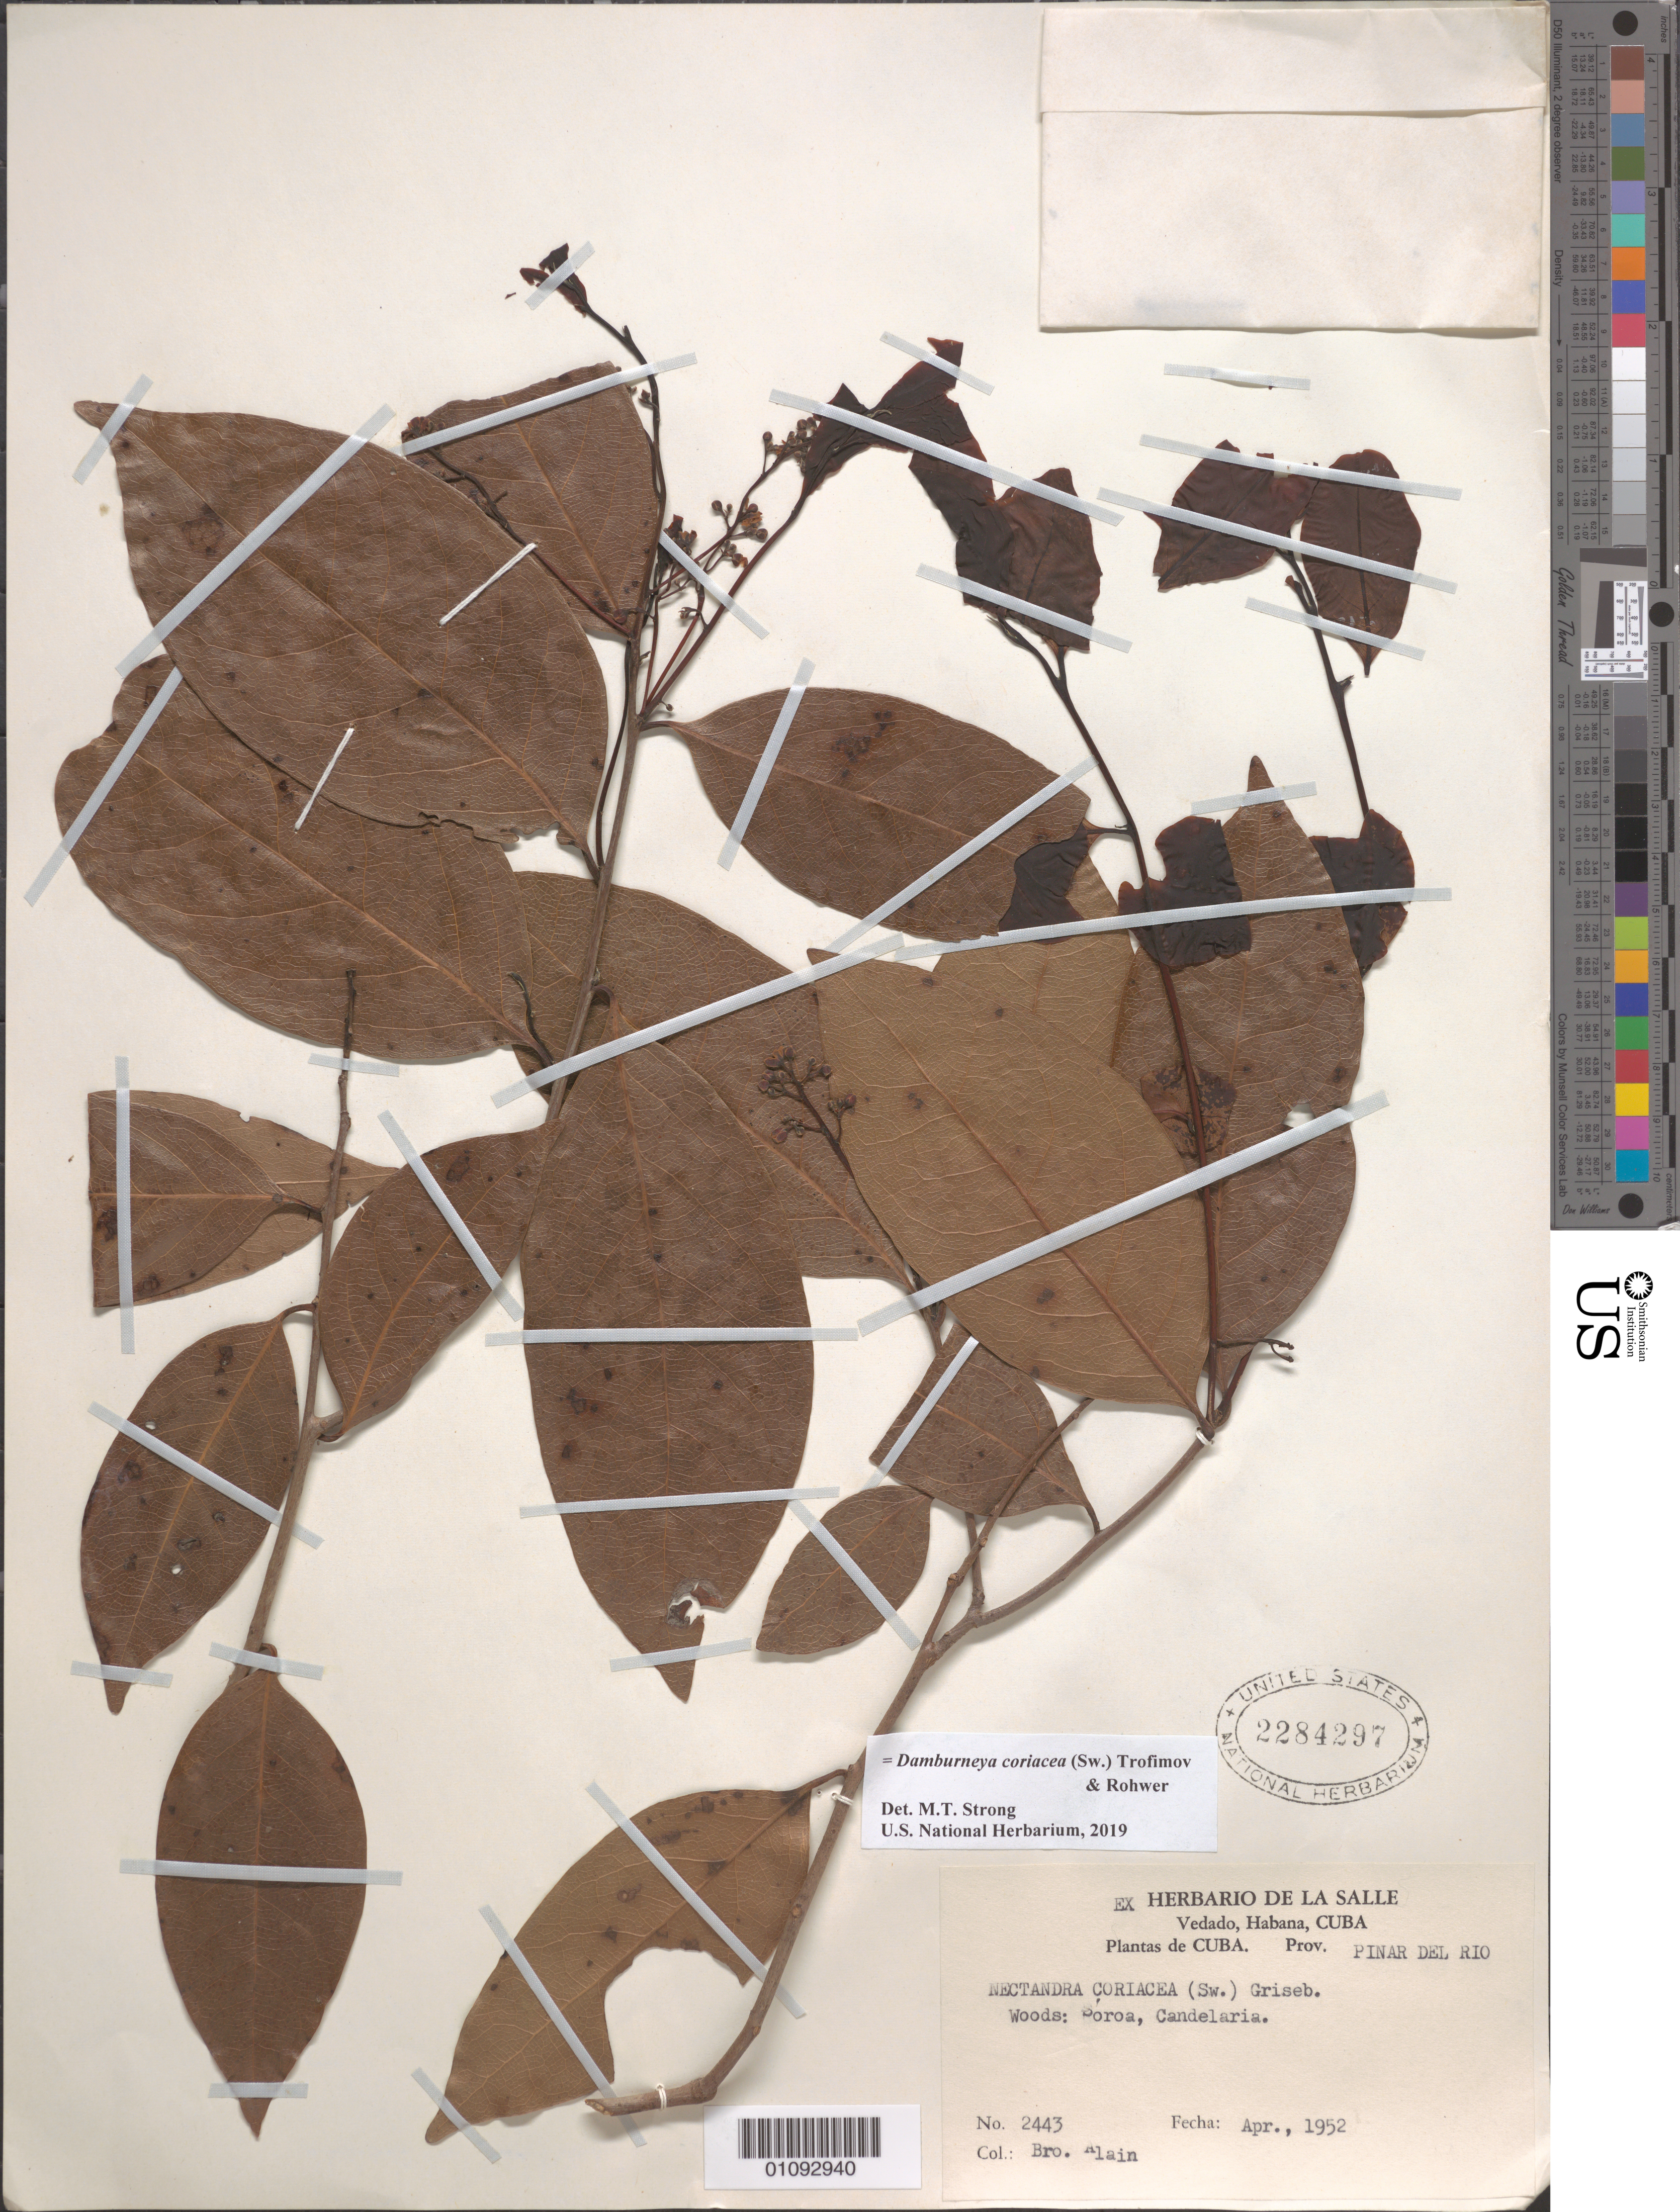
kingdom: Plantae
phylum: Tracheophyta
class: Magnoliopsida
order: Laurales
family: Lauraceae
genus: Damburneya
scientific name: Damburneya coriacea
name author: (Sw.) Trofimov & Rohwer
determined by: Strong, M. T., (US), Smithsonian Institution - National Museum of Natural History (UNITED STATES)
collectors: A. H. Liogier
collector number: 2443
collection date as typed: Apr 1952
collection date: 1952-04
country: Cuba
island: Cuba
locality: Soroa, Candelaria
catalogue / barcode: US 2284297